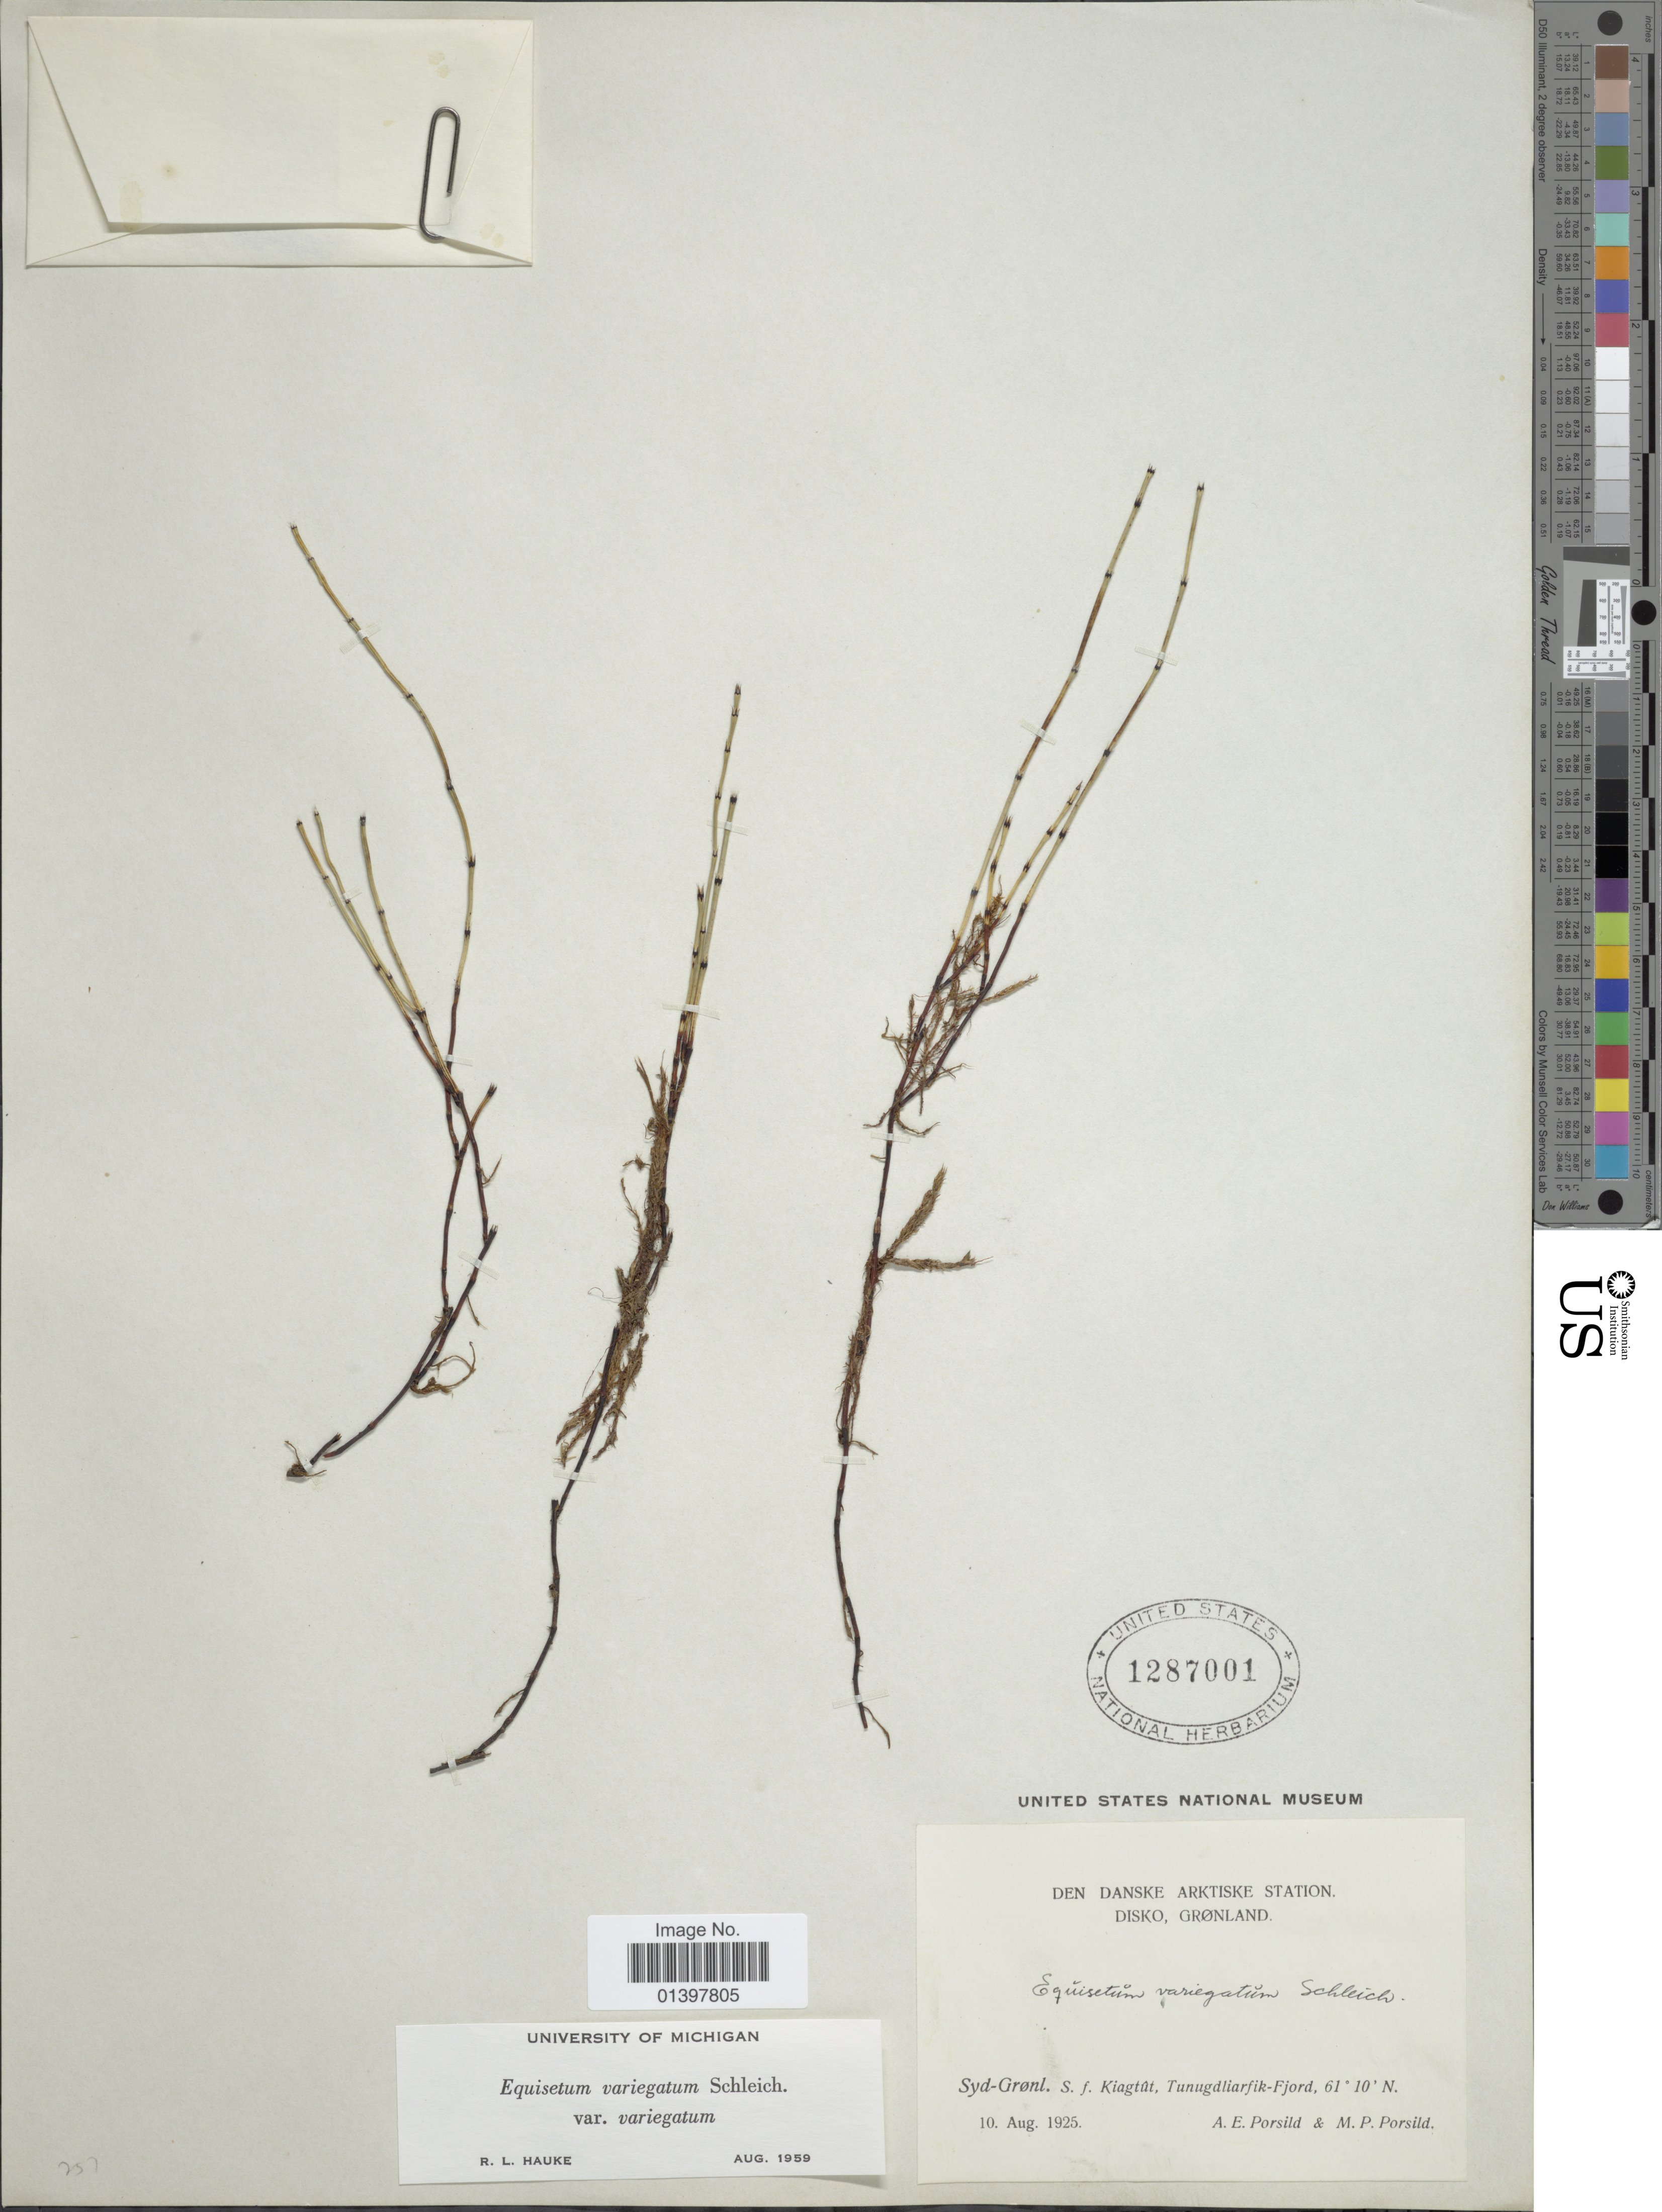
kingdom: Plantae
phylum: Tracheophyta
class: Polypodiopsida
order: Equisetales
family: Equisetaceae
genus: Equisetum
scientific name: Equisetum variegatum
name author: Schleich. ex F. Weber & D. Mohr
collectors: A. E. Porsild & M. P. Porsild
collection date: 1925-08-10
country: Greenland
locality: Den Danske Arktiske station Disko, Grønland, Syd-Grønl. S. f. Kiagtut, Tunugdliarfik-Fjord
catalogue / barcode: US 1287001